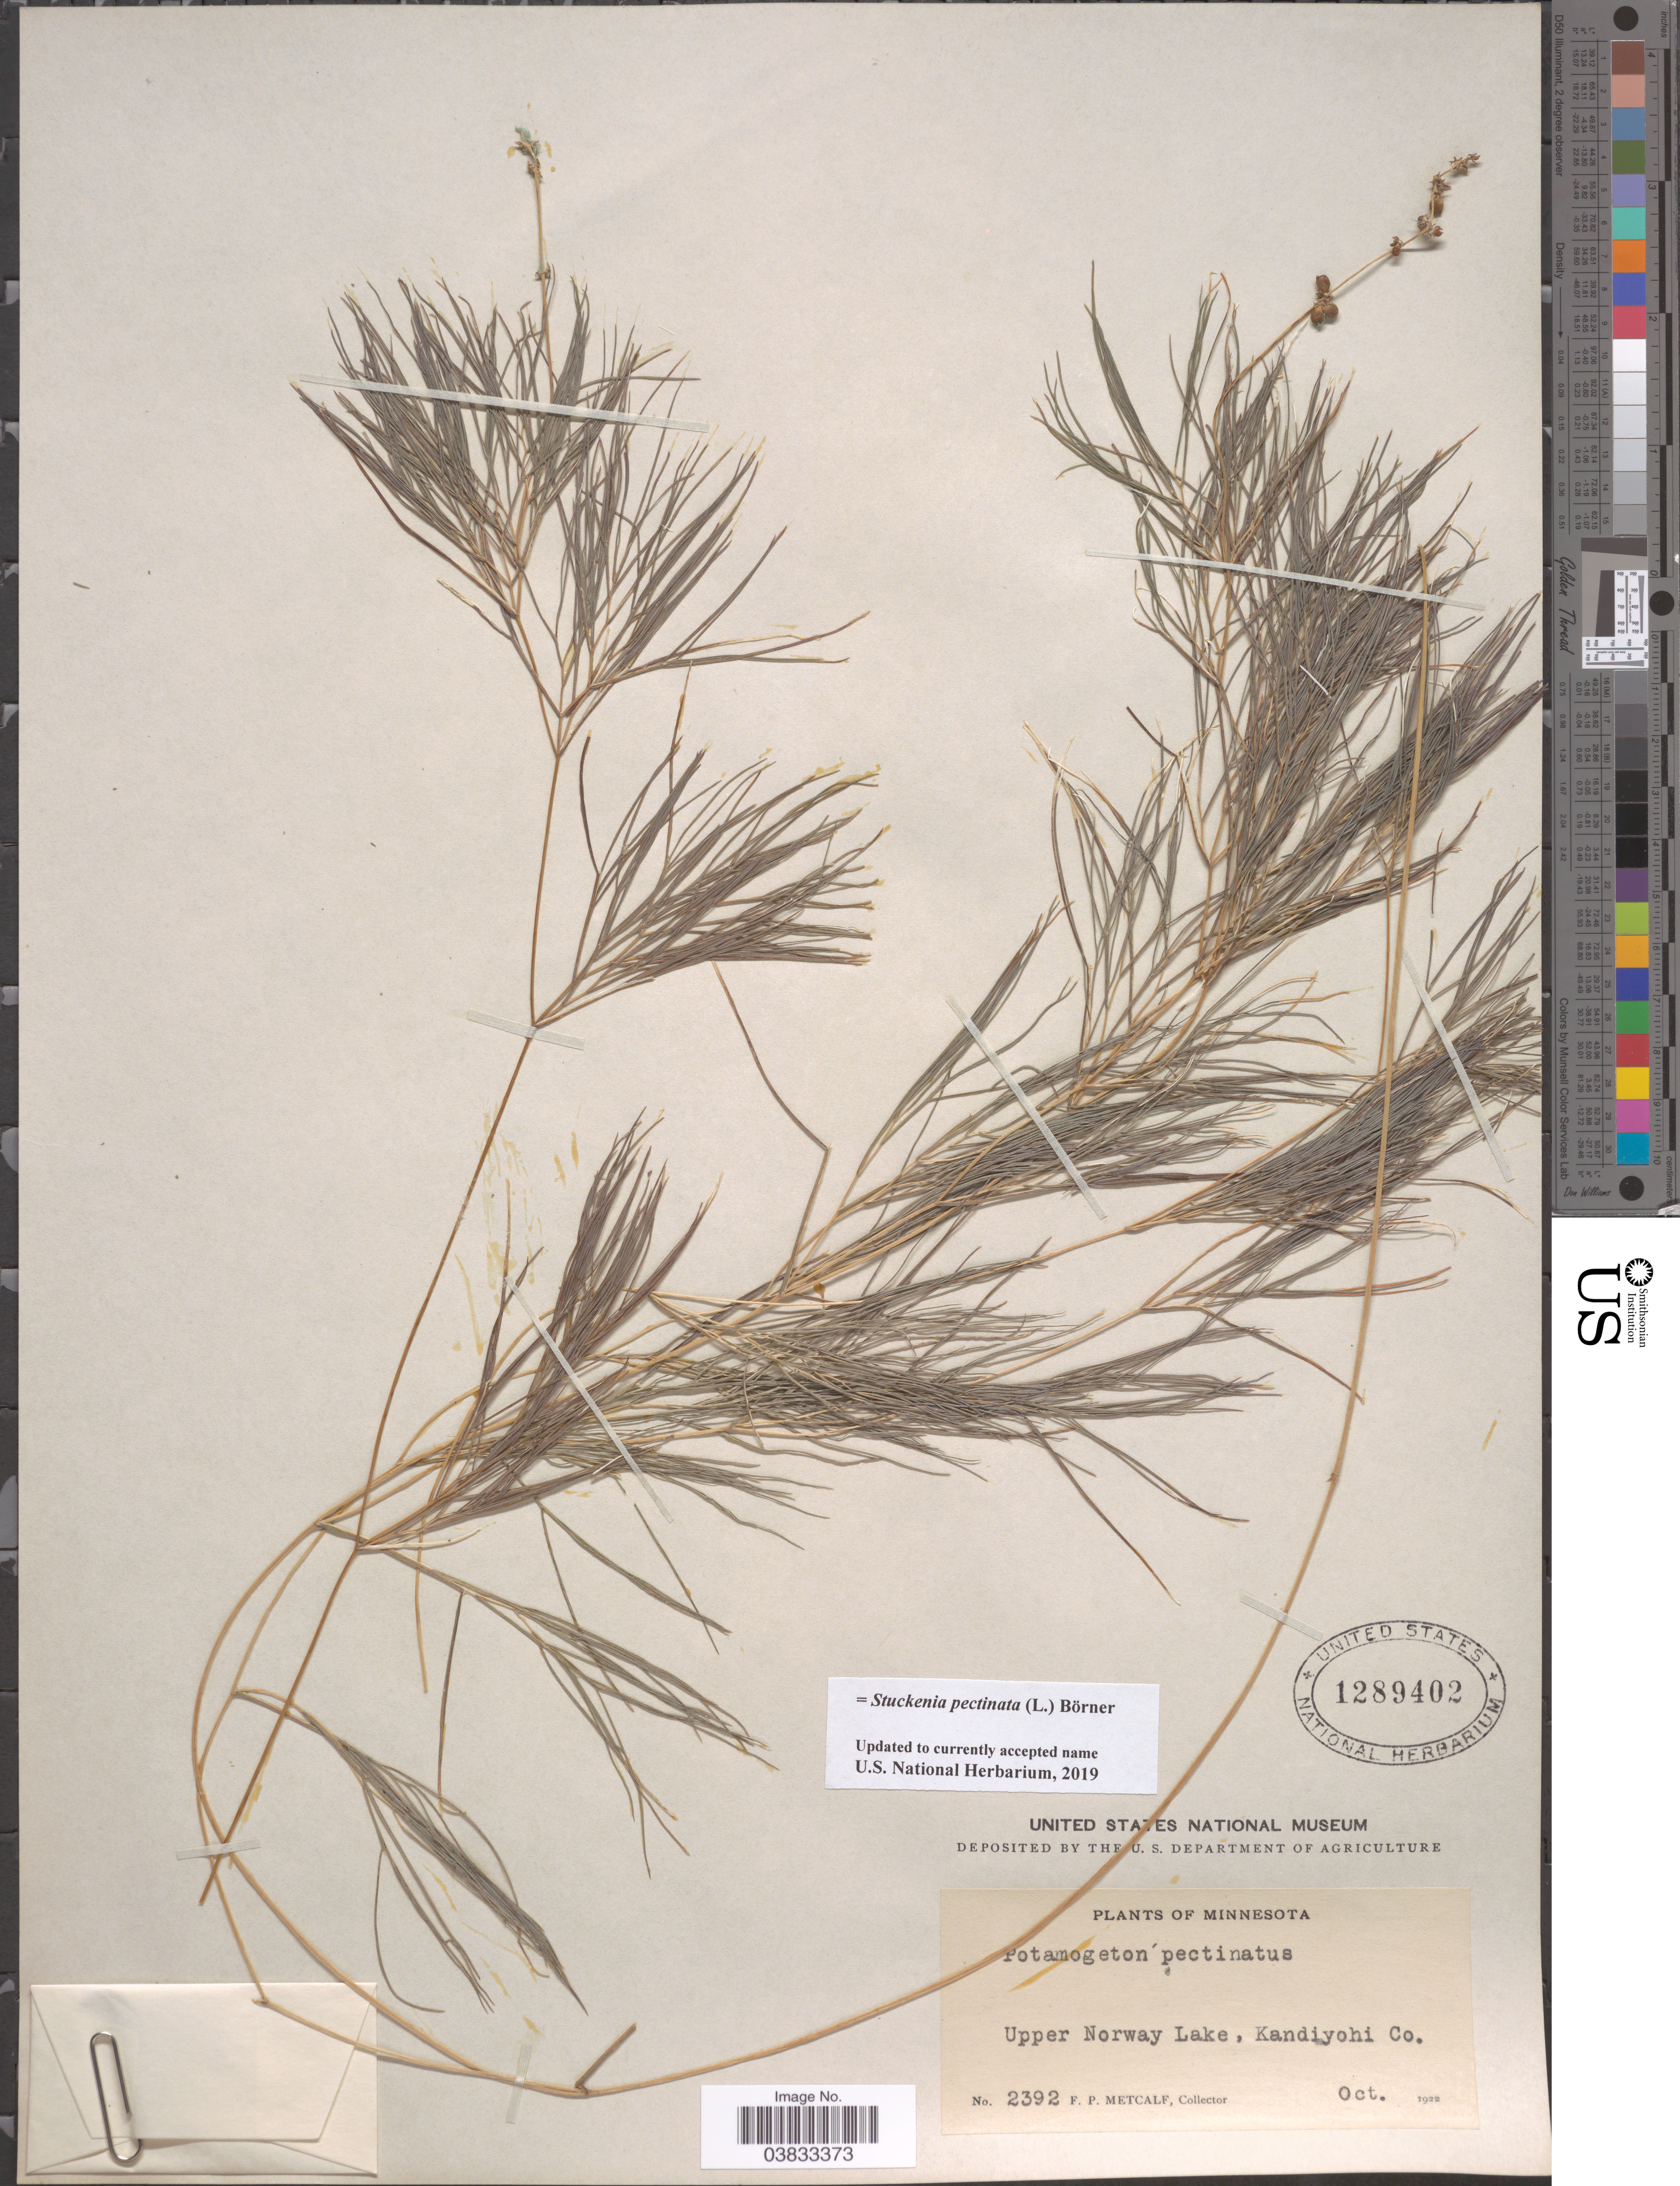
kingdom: Plantae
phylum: Tracheophyta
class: Liliopsida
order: Alismatales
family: Potamogetonaceae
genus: Stuckenia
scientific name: Stuckenia pectinata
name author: (L.) Börner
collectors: F. Metcalf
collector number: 2392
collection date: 1922-10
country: United States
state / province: Minnesota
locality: Upper Norway Lake, Kandiyohi Co.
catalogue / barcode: US 1289402